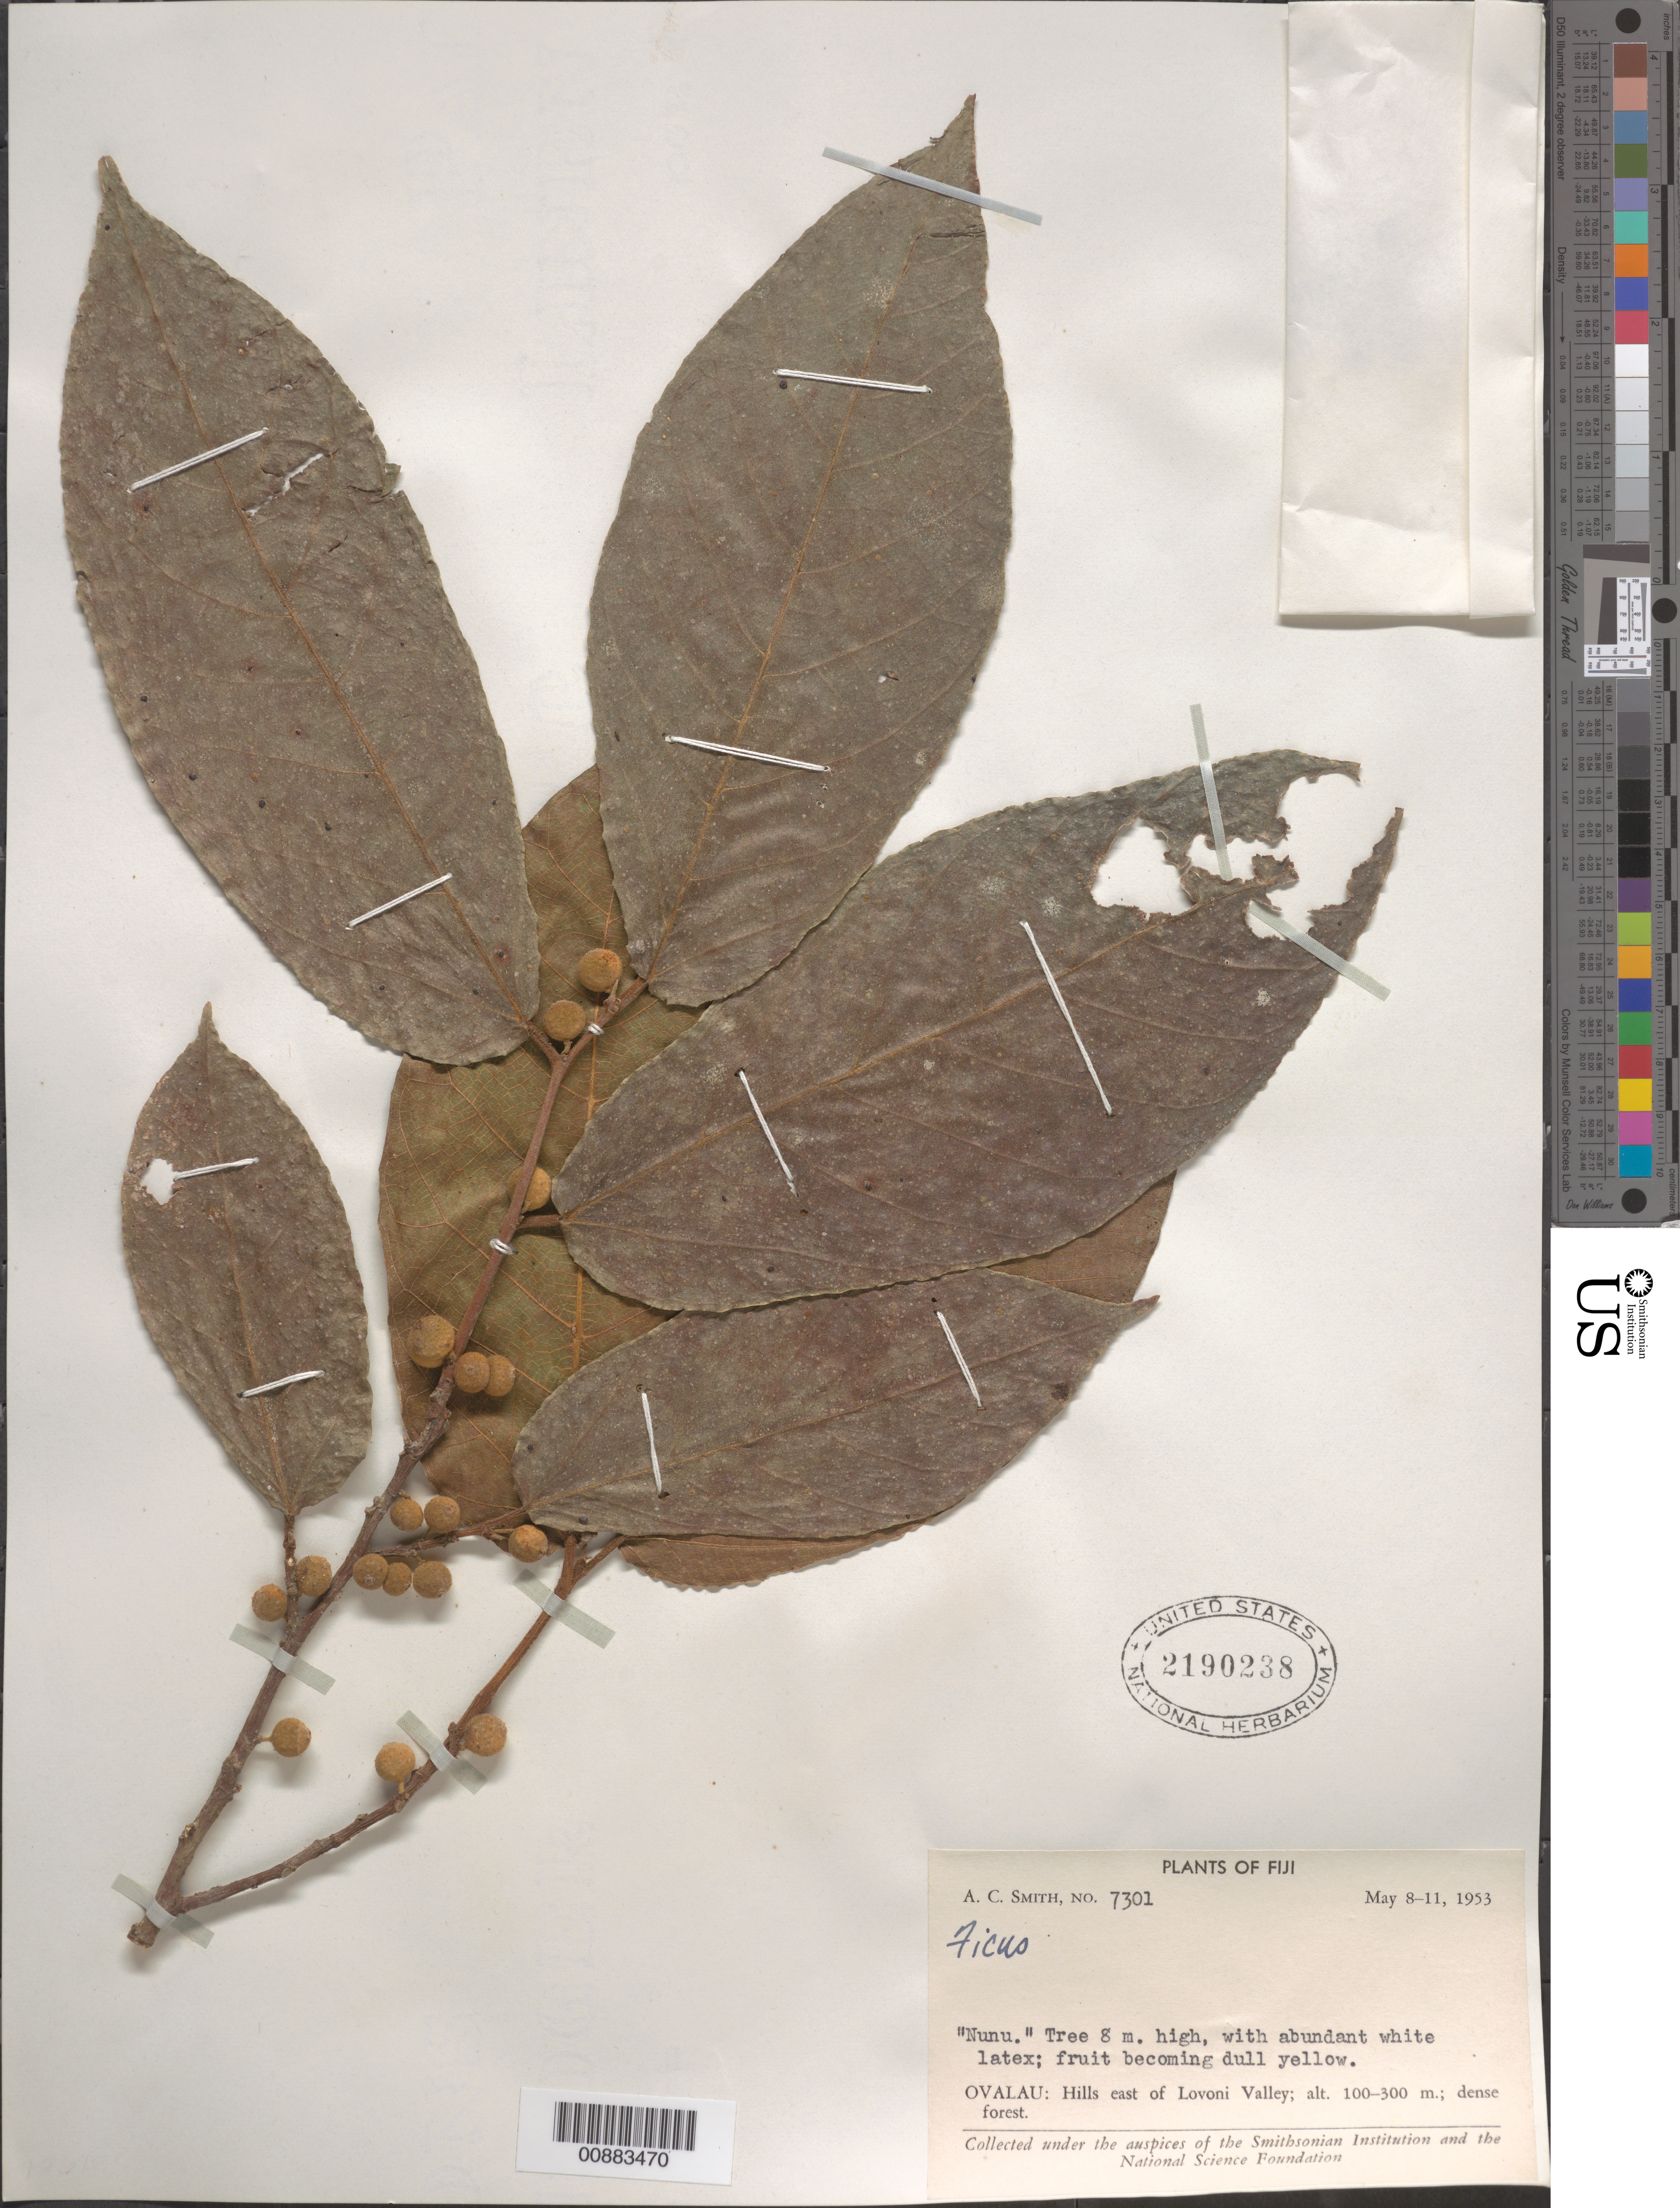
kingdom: Plantae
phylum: Tracheophyta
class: Magnoliopsida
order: Rosales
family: Moraceae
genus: Ficus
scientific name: Ficus sp.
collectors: C. A. Smith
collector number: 7301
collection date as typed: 08 May 1953 to 11 May 1953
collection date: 1953-05-08/1953-05-11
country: Fiji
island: Ovalau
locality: Hills east of Lovoni Valley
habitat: dense forest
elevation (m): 100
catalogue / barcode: US 2190238